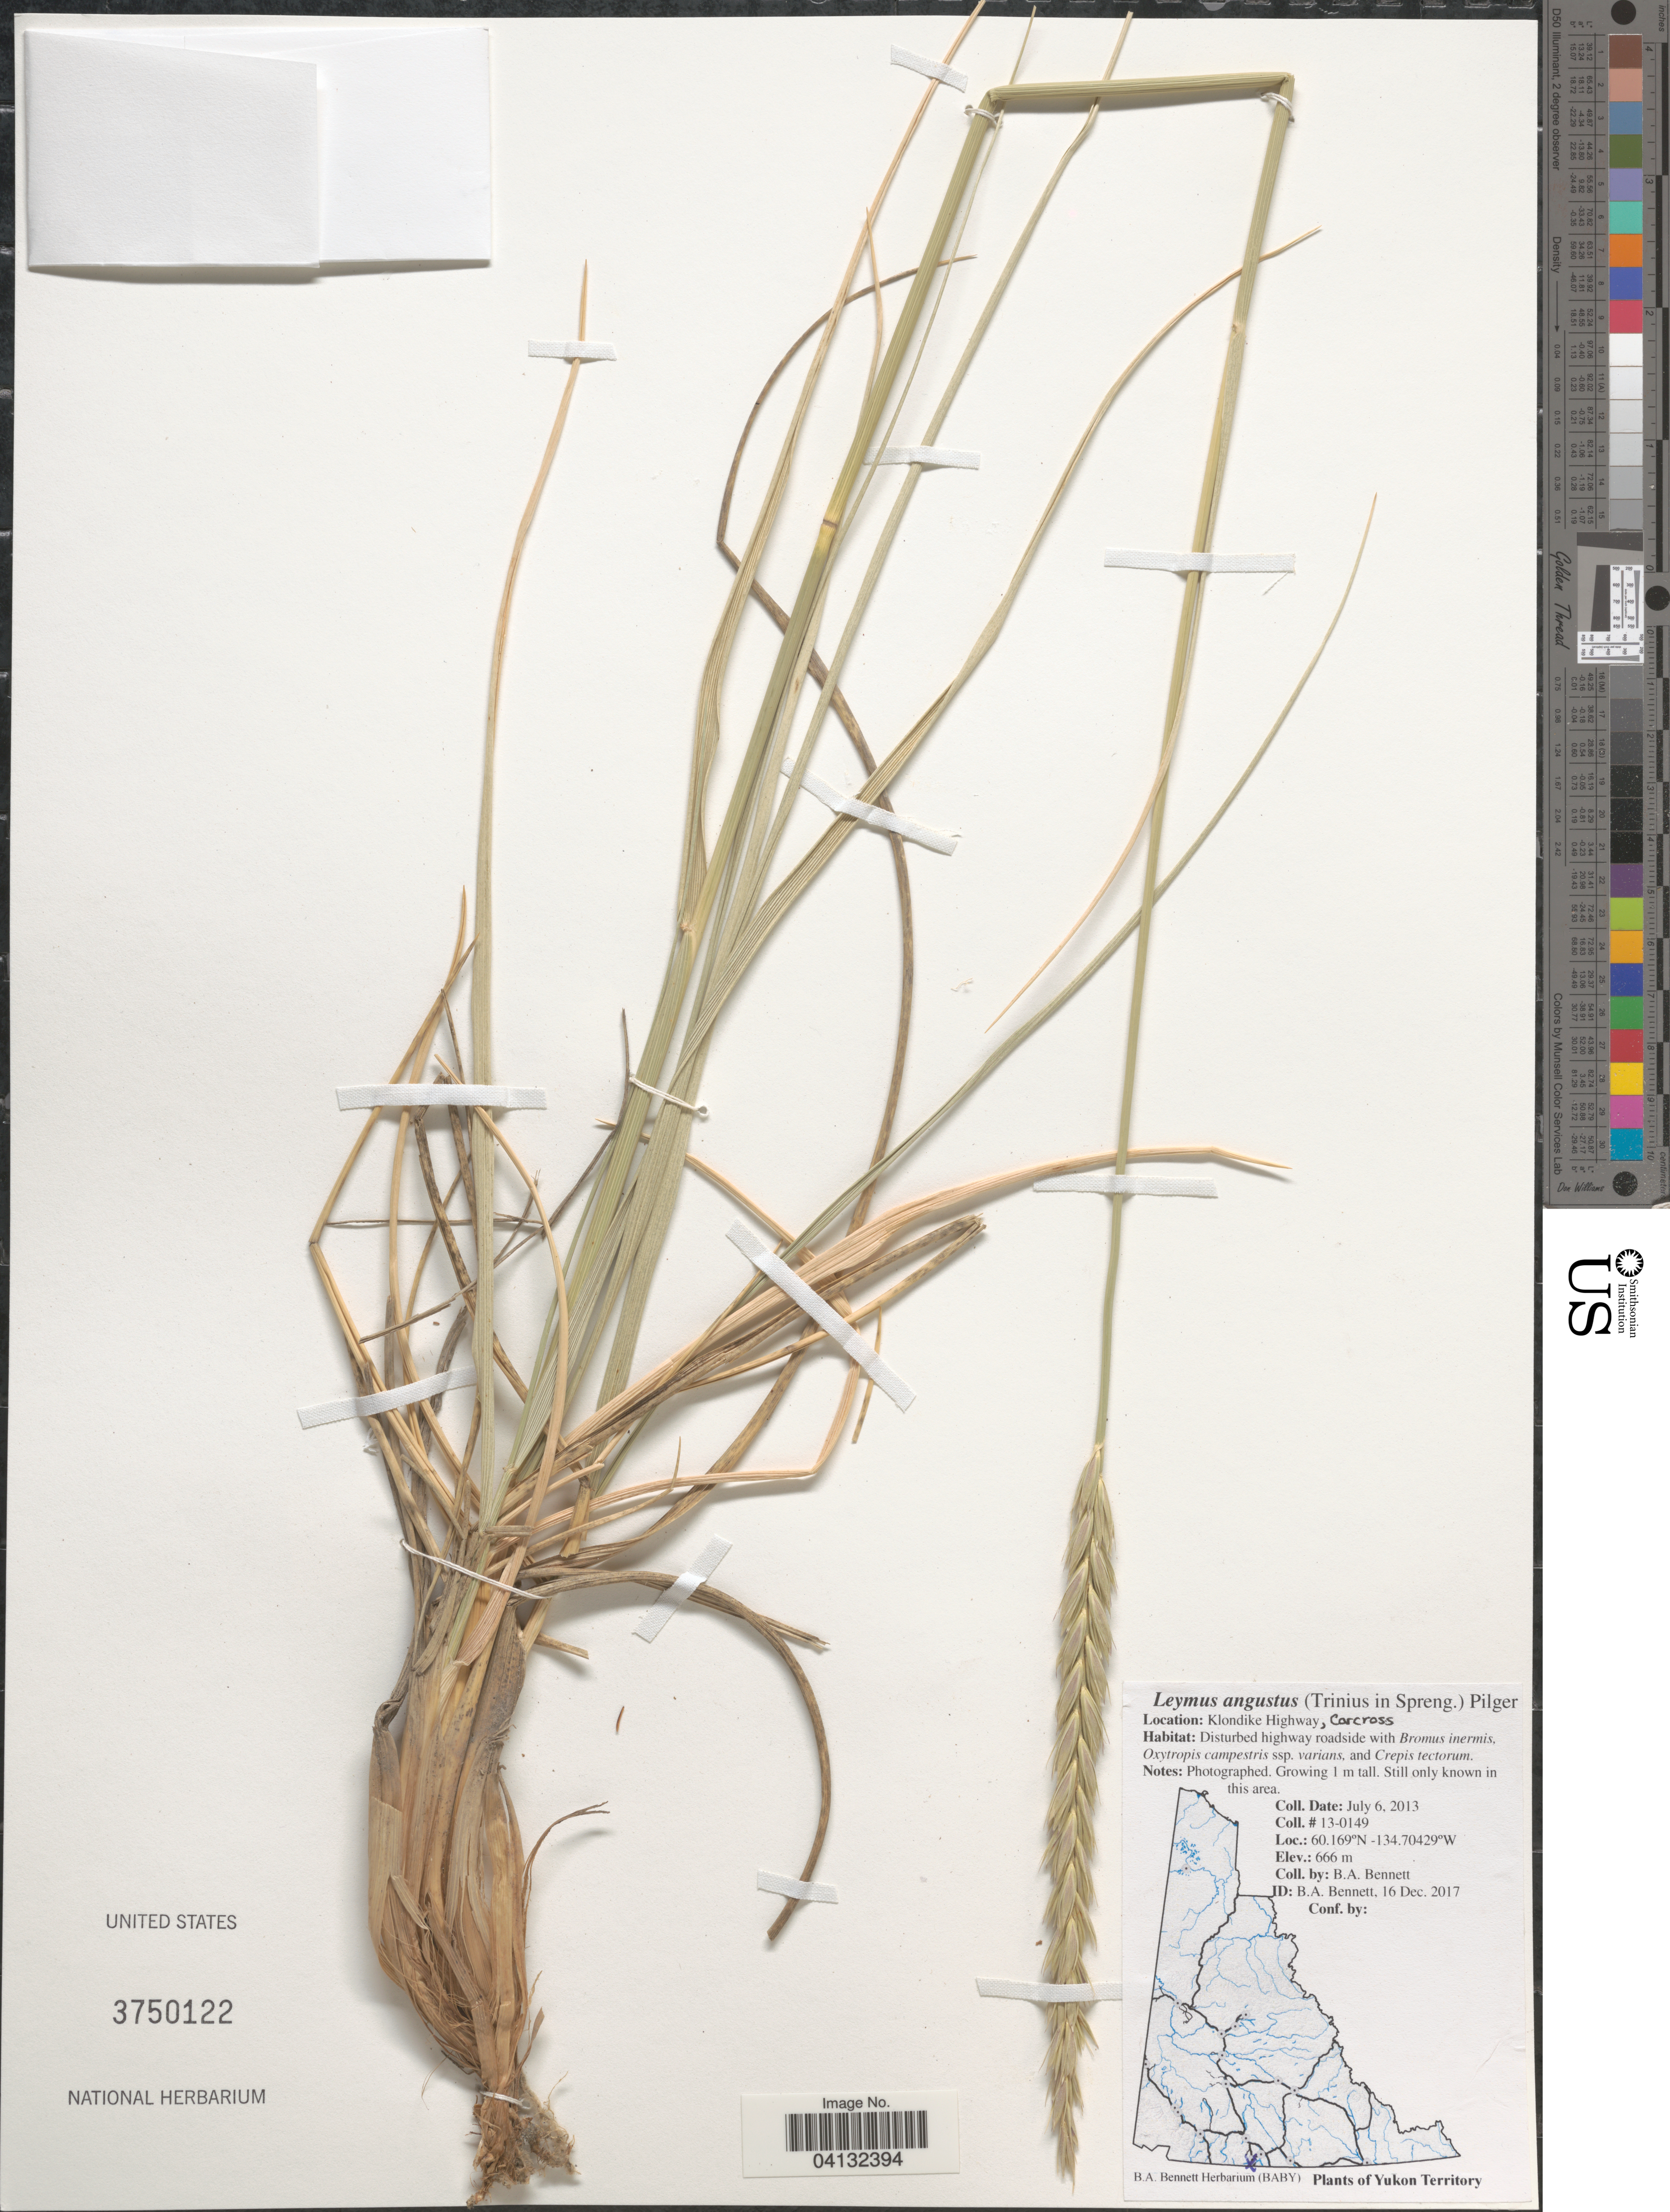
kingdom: Plantae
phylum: Tracheophyta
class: Liliopsida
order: Poales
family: Poaceae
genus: Leymus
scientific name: Leymus angustus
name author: (Trin.) Pilg.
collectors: B. A. Bennett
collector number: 13-0149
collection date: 2013-07-06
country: Canada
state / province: Yukon Territory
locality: Klondike Highway, Carcross.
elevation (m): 666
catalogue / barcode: US 3750122